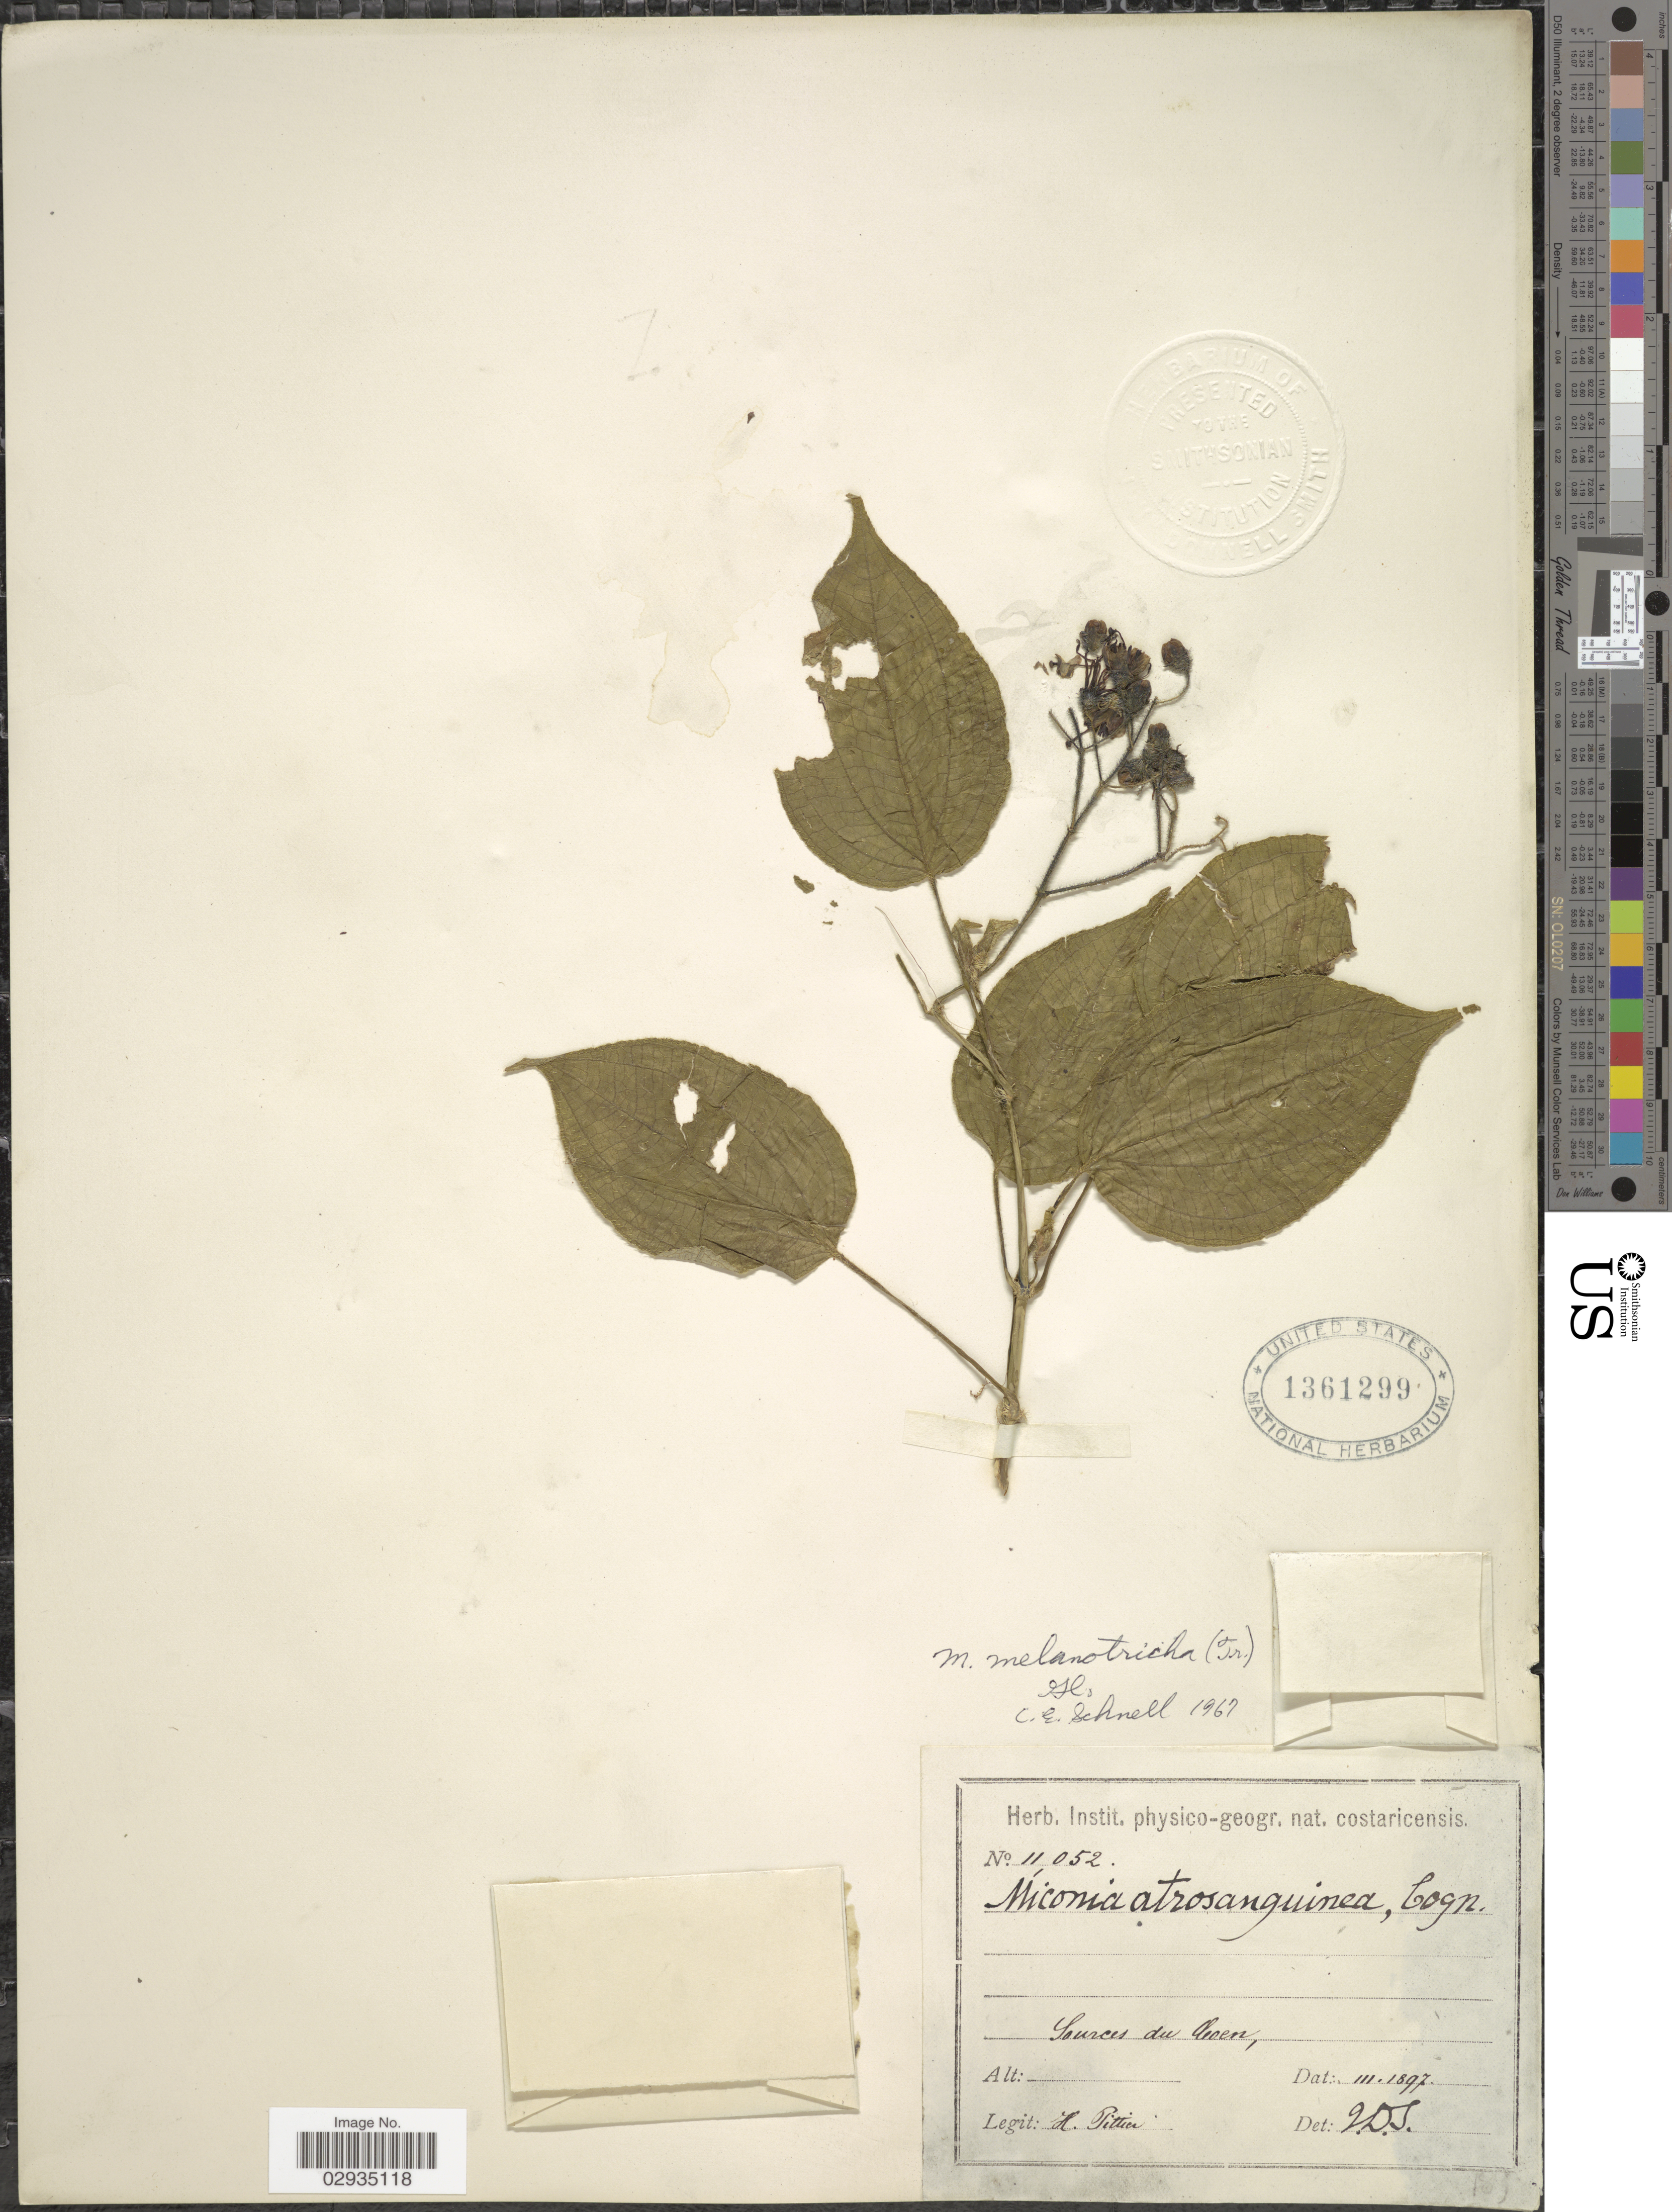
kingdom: Plantae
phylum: Tracheophyta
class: Magnoliopsida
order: Myrtales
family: Melastomataceae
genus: Miconia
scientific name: Miconia melanotricha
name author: (Triana) Gleason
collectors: H. F. Pittier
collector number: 11052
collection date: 1897-03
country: Costa Rica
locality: Sources de Coen.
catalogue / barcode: US 1361299